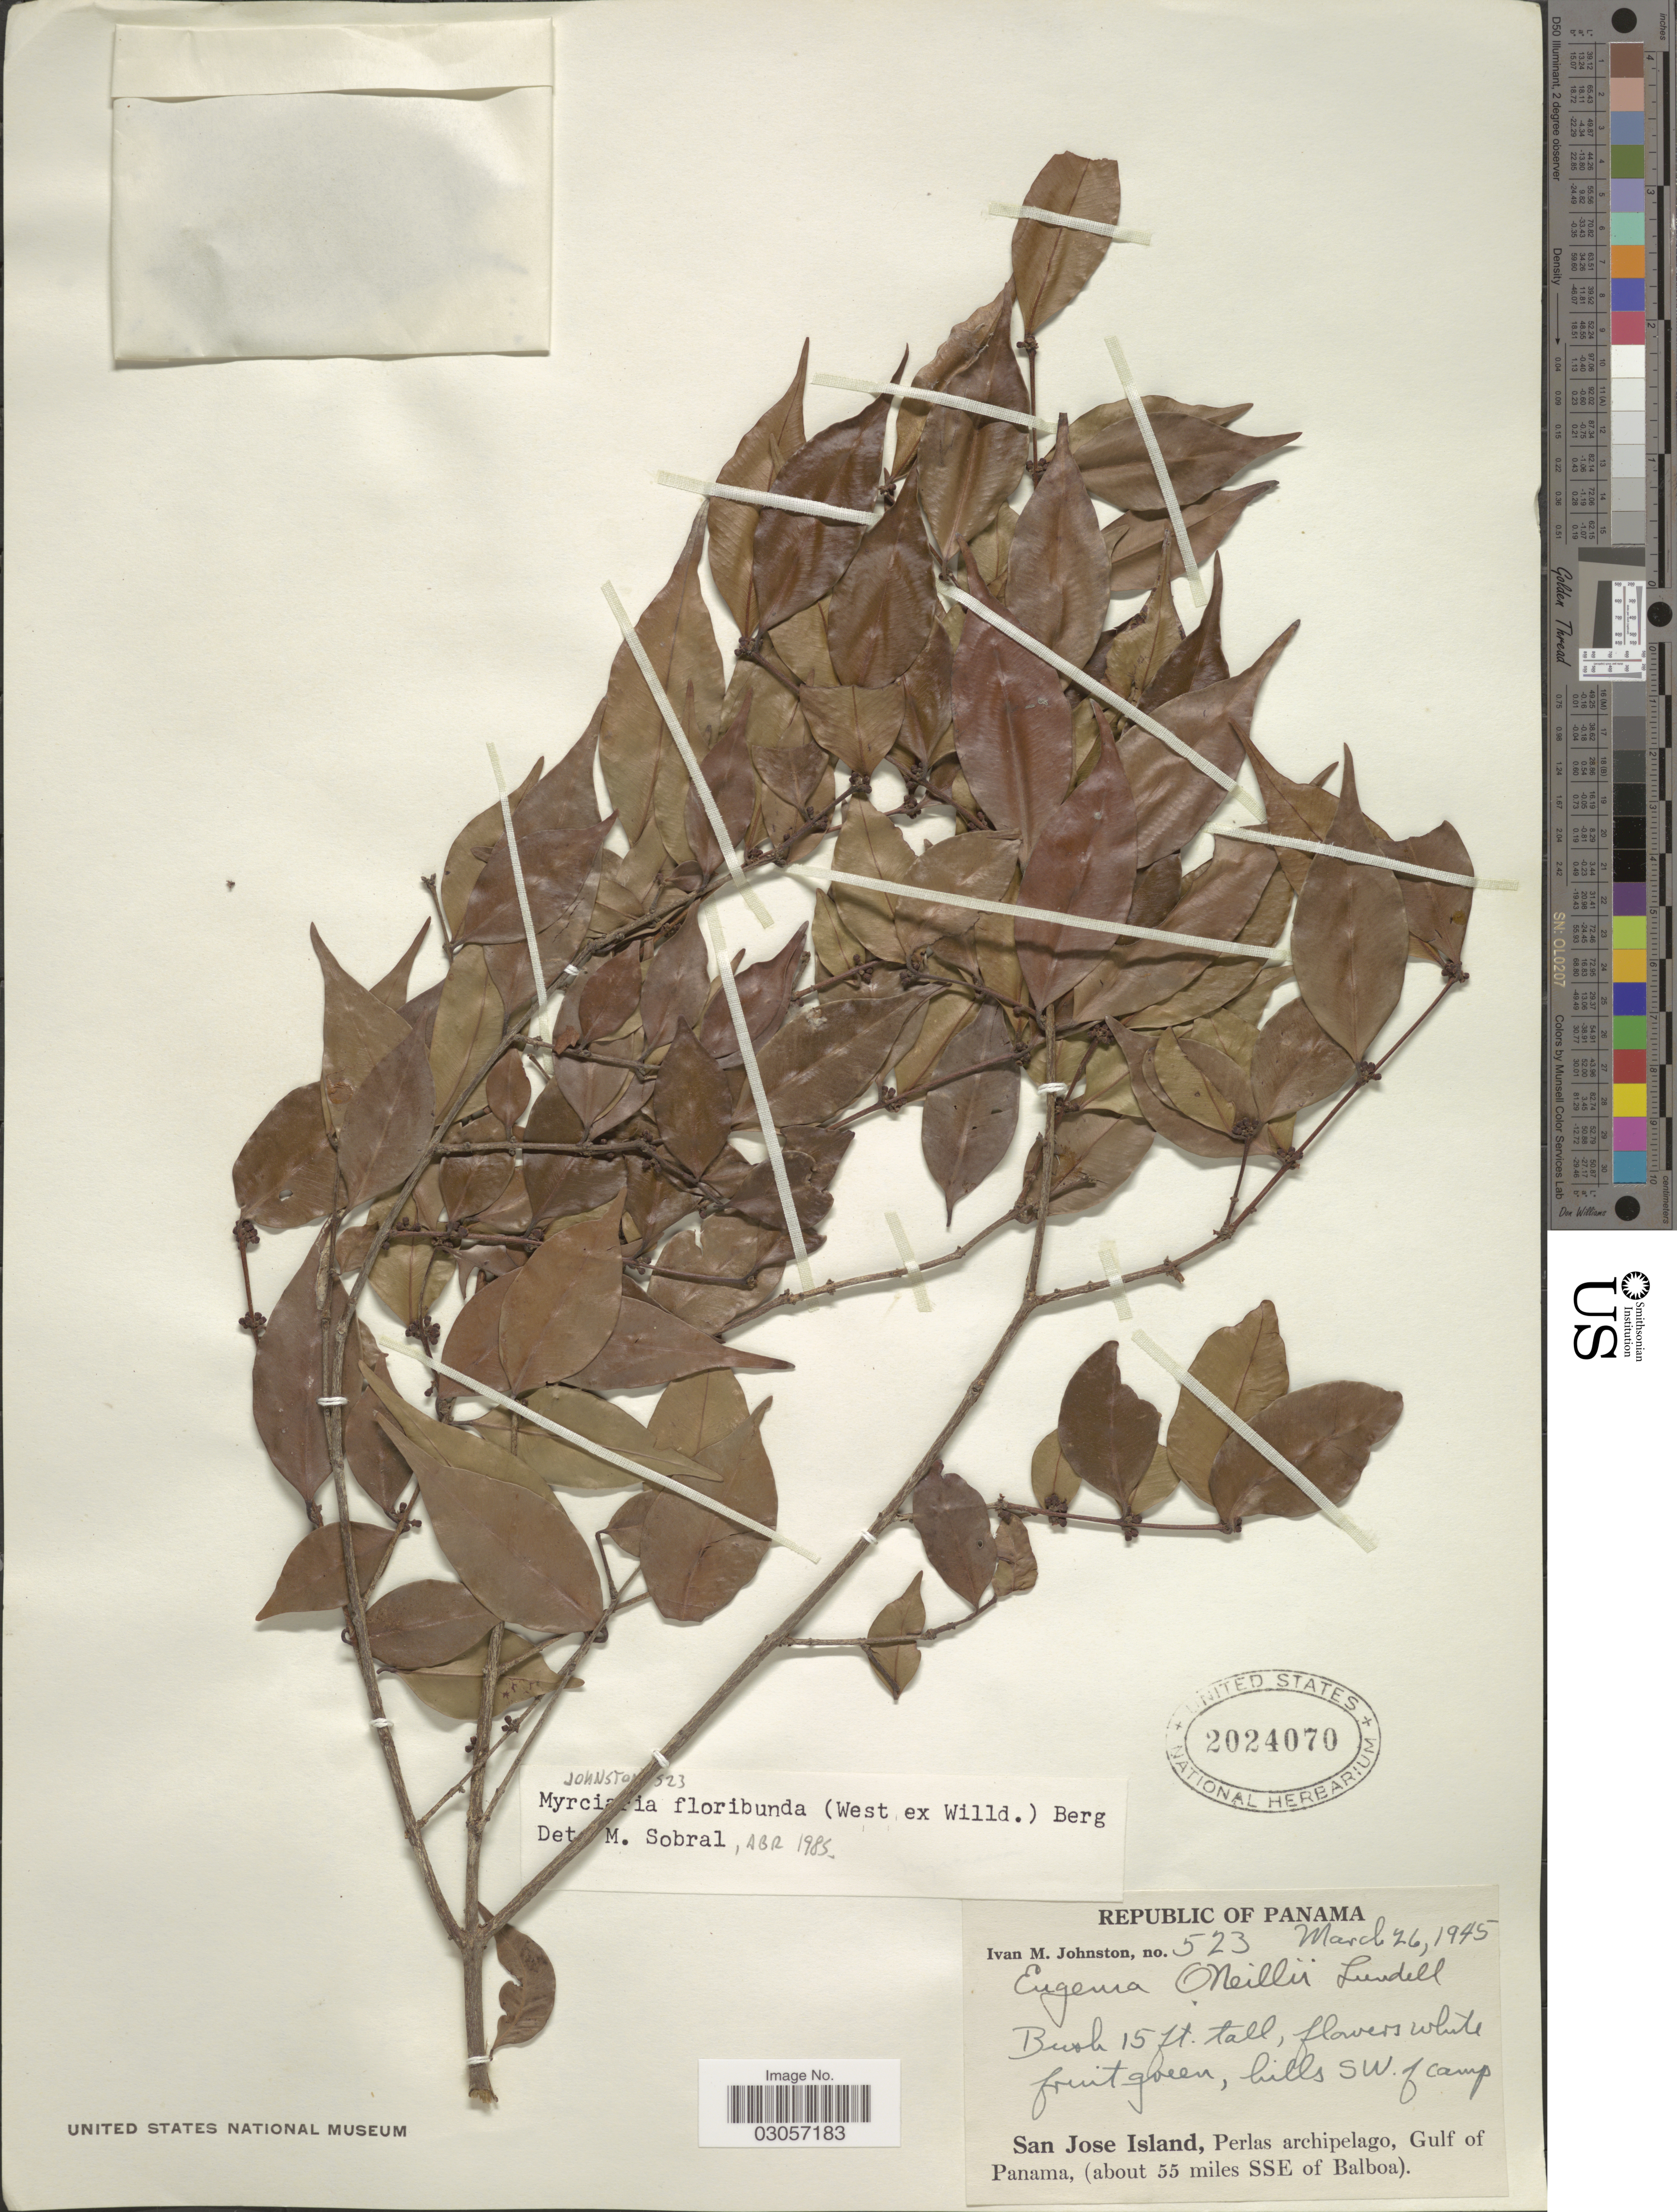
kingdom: Plantae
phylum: Tracheophyta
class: Magnoliopsida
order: Myrtales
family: Myrtaceae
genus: Myrciaria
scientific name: Myrciaria floribunda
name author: (H. West ex Willd.) O. Berg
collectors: I.M. Johnston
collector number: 523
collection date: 1945-03-26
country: Panama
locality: Hills S.W. of camp, San Jose Island, Perlas archipelago, Gulf of Panama, (about 55 miles SSE of Balboa).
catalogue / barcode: US 2024070